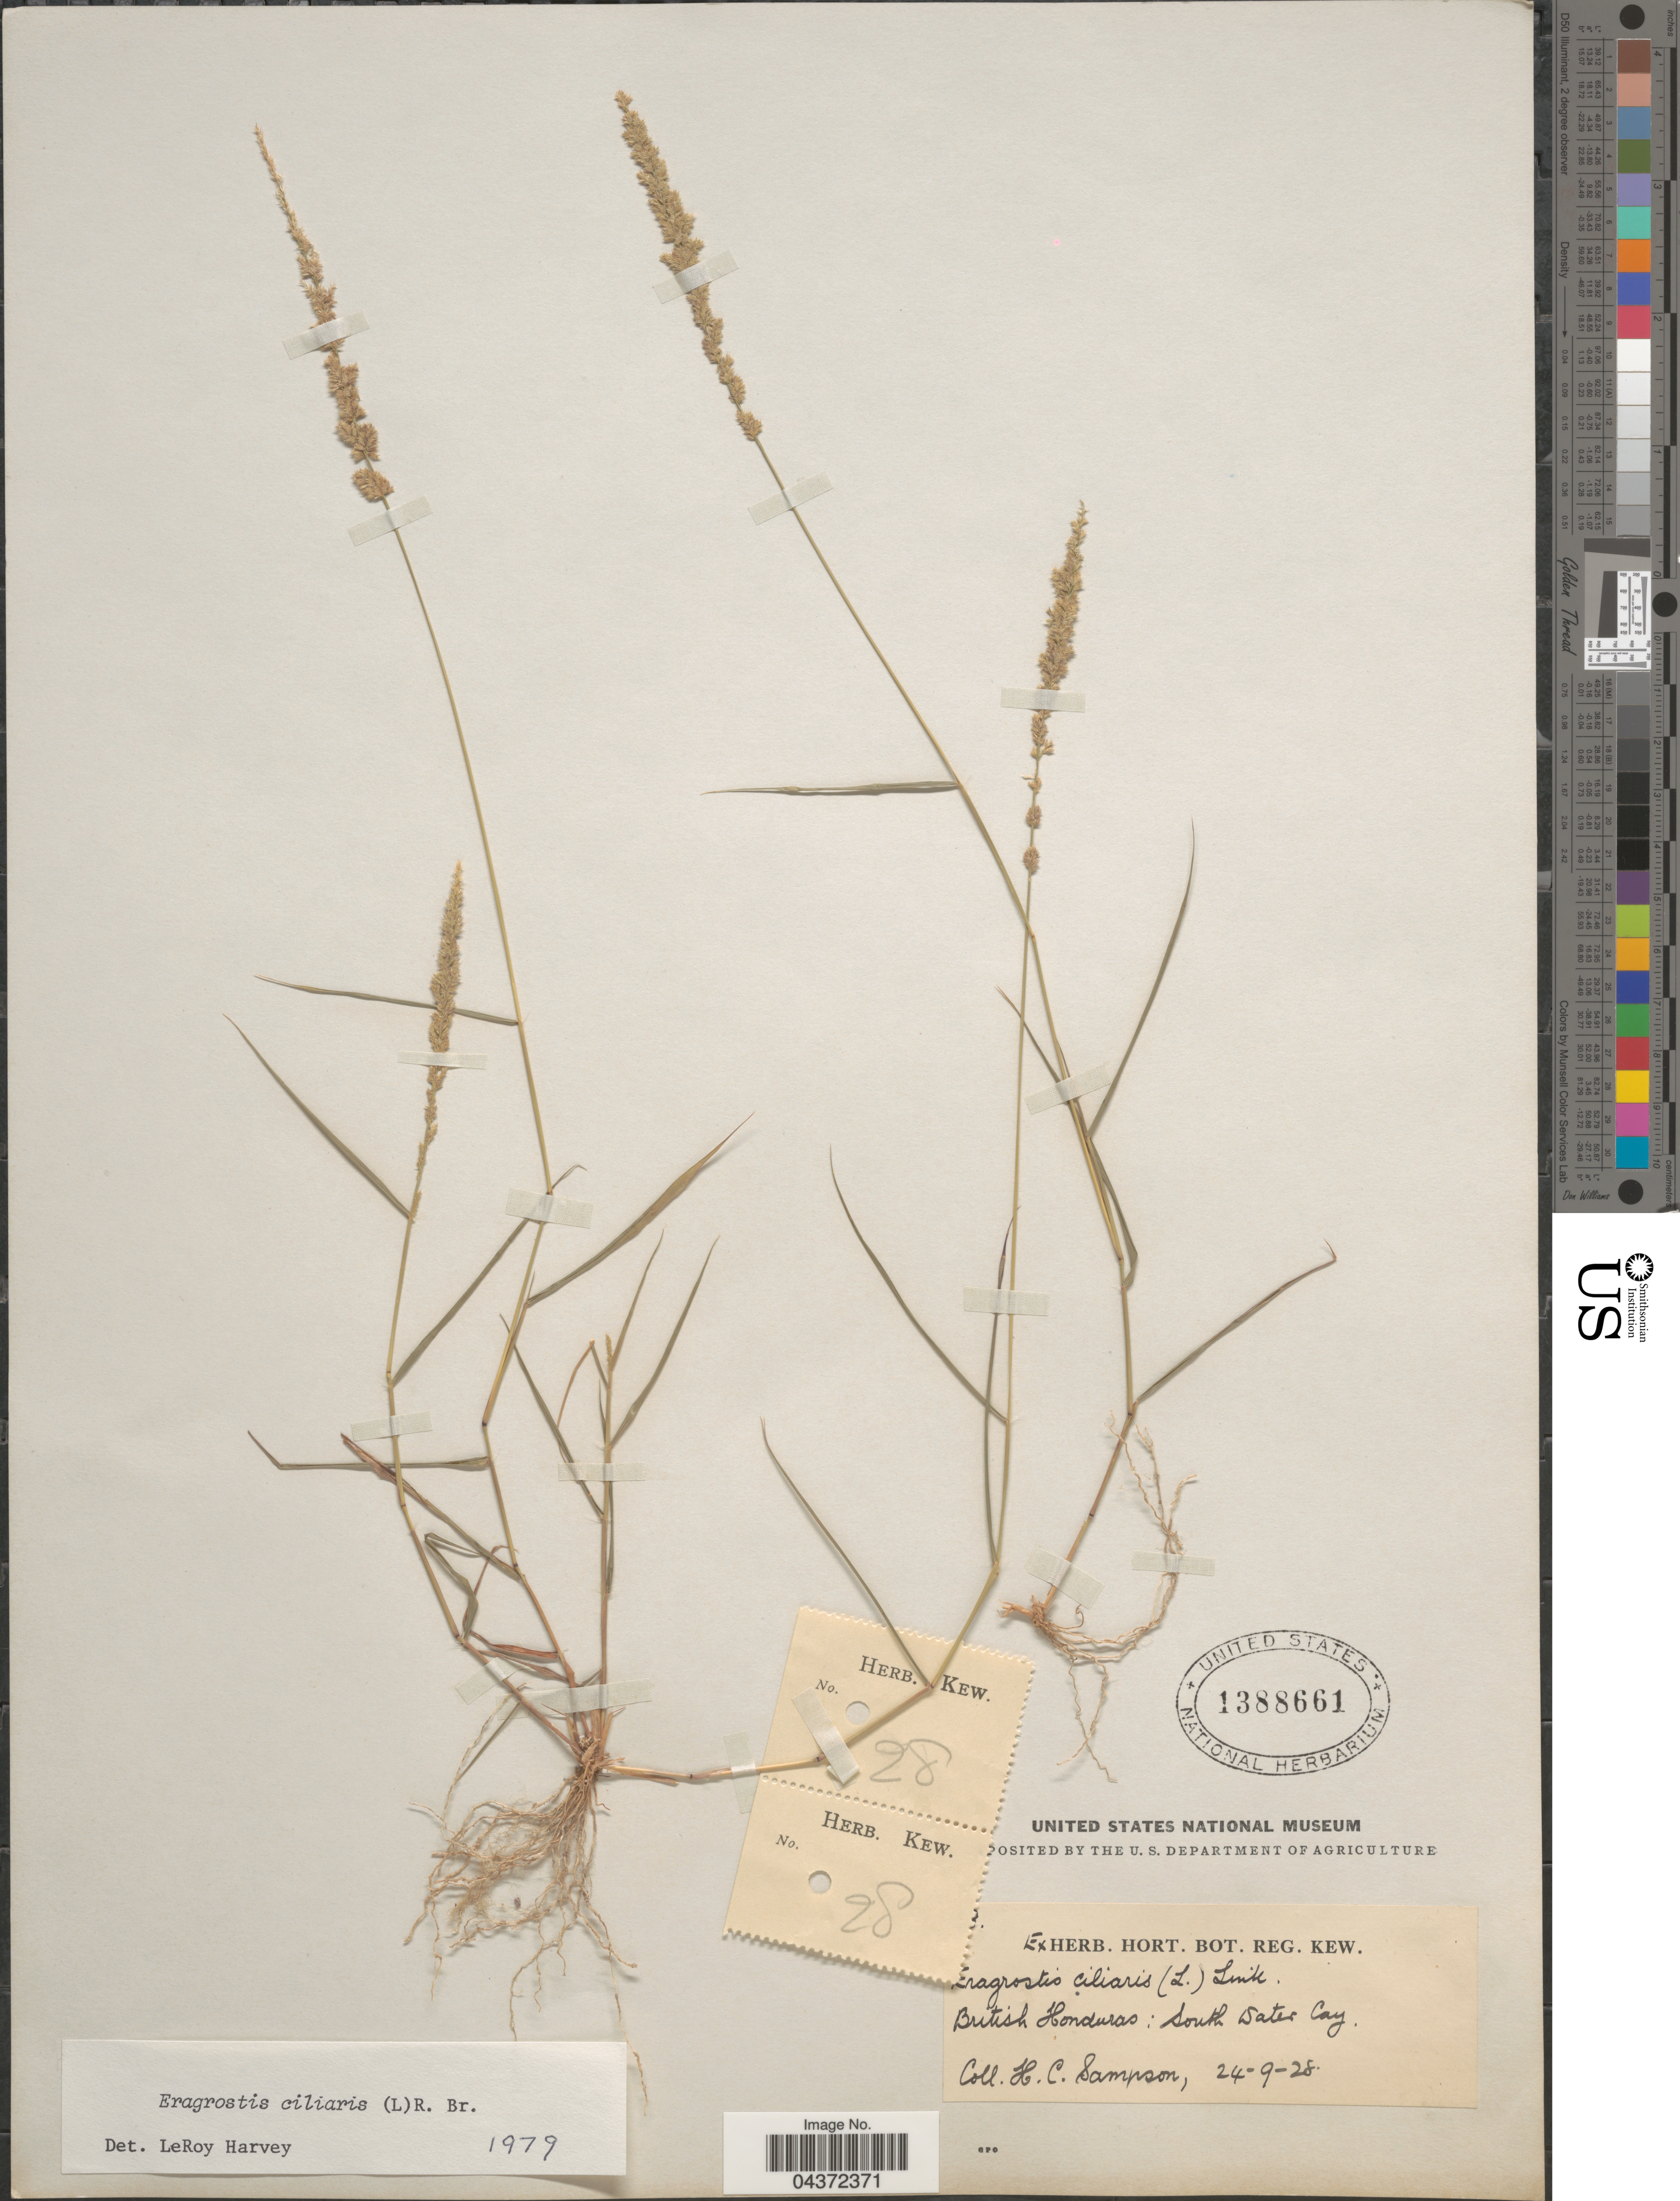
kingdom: Plantae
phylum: Tracheophyta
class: Liliopsida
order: Poales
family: Poaceae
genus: Eragrostis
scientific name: Eragrostis ciliaris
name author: (L.) R. Br.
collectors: H. Sampson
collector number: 28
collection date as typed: Transcribed d/m/y: 24/9/28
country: Belize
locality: British Honduras: South Water Cay.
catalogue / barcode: US 1388661